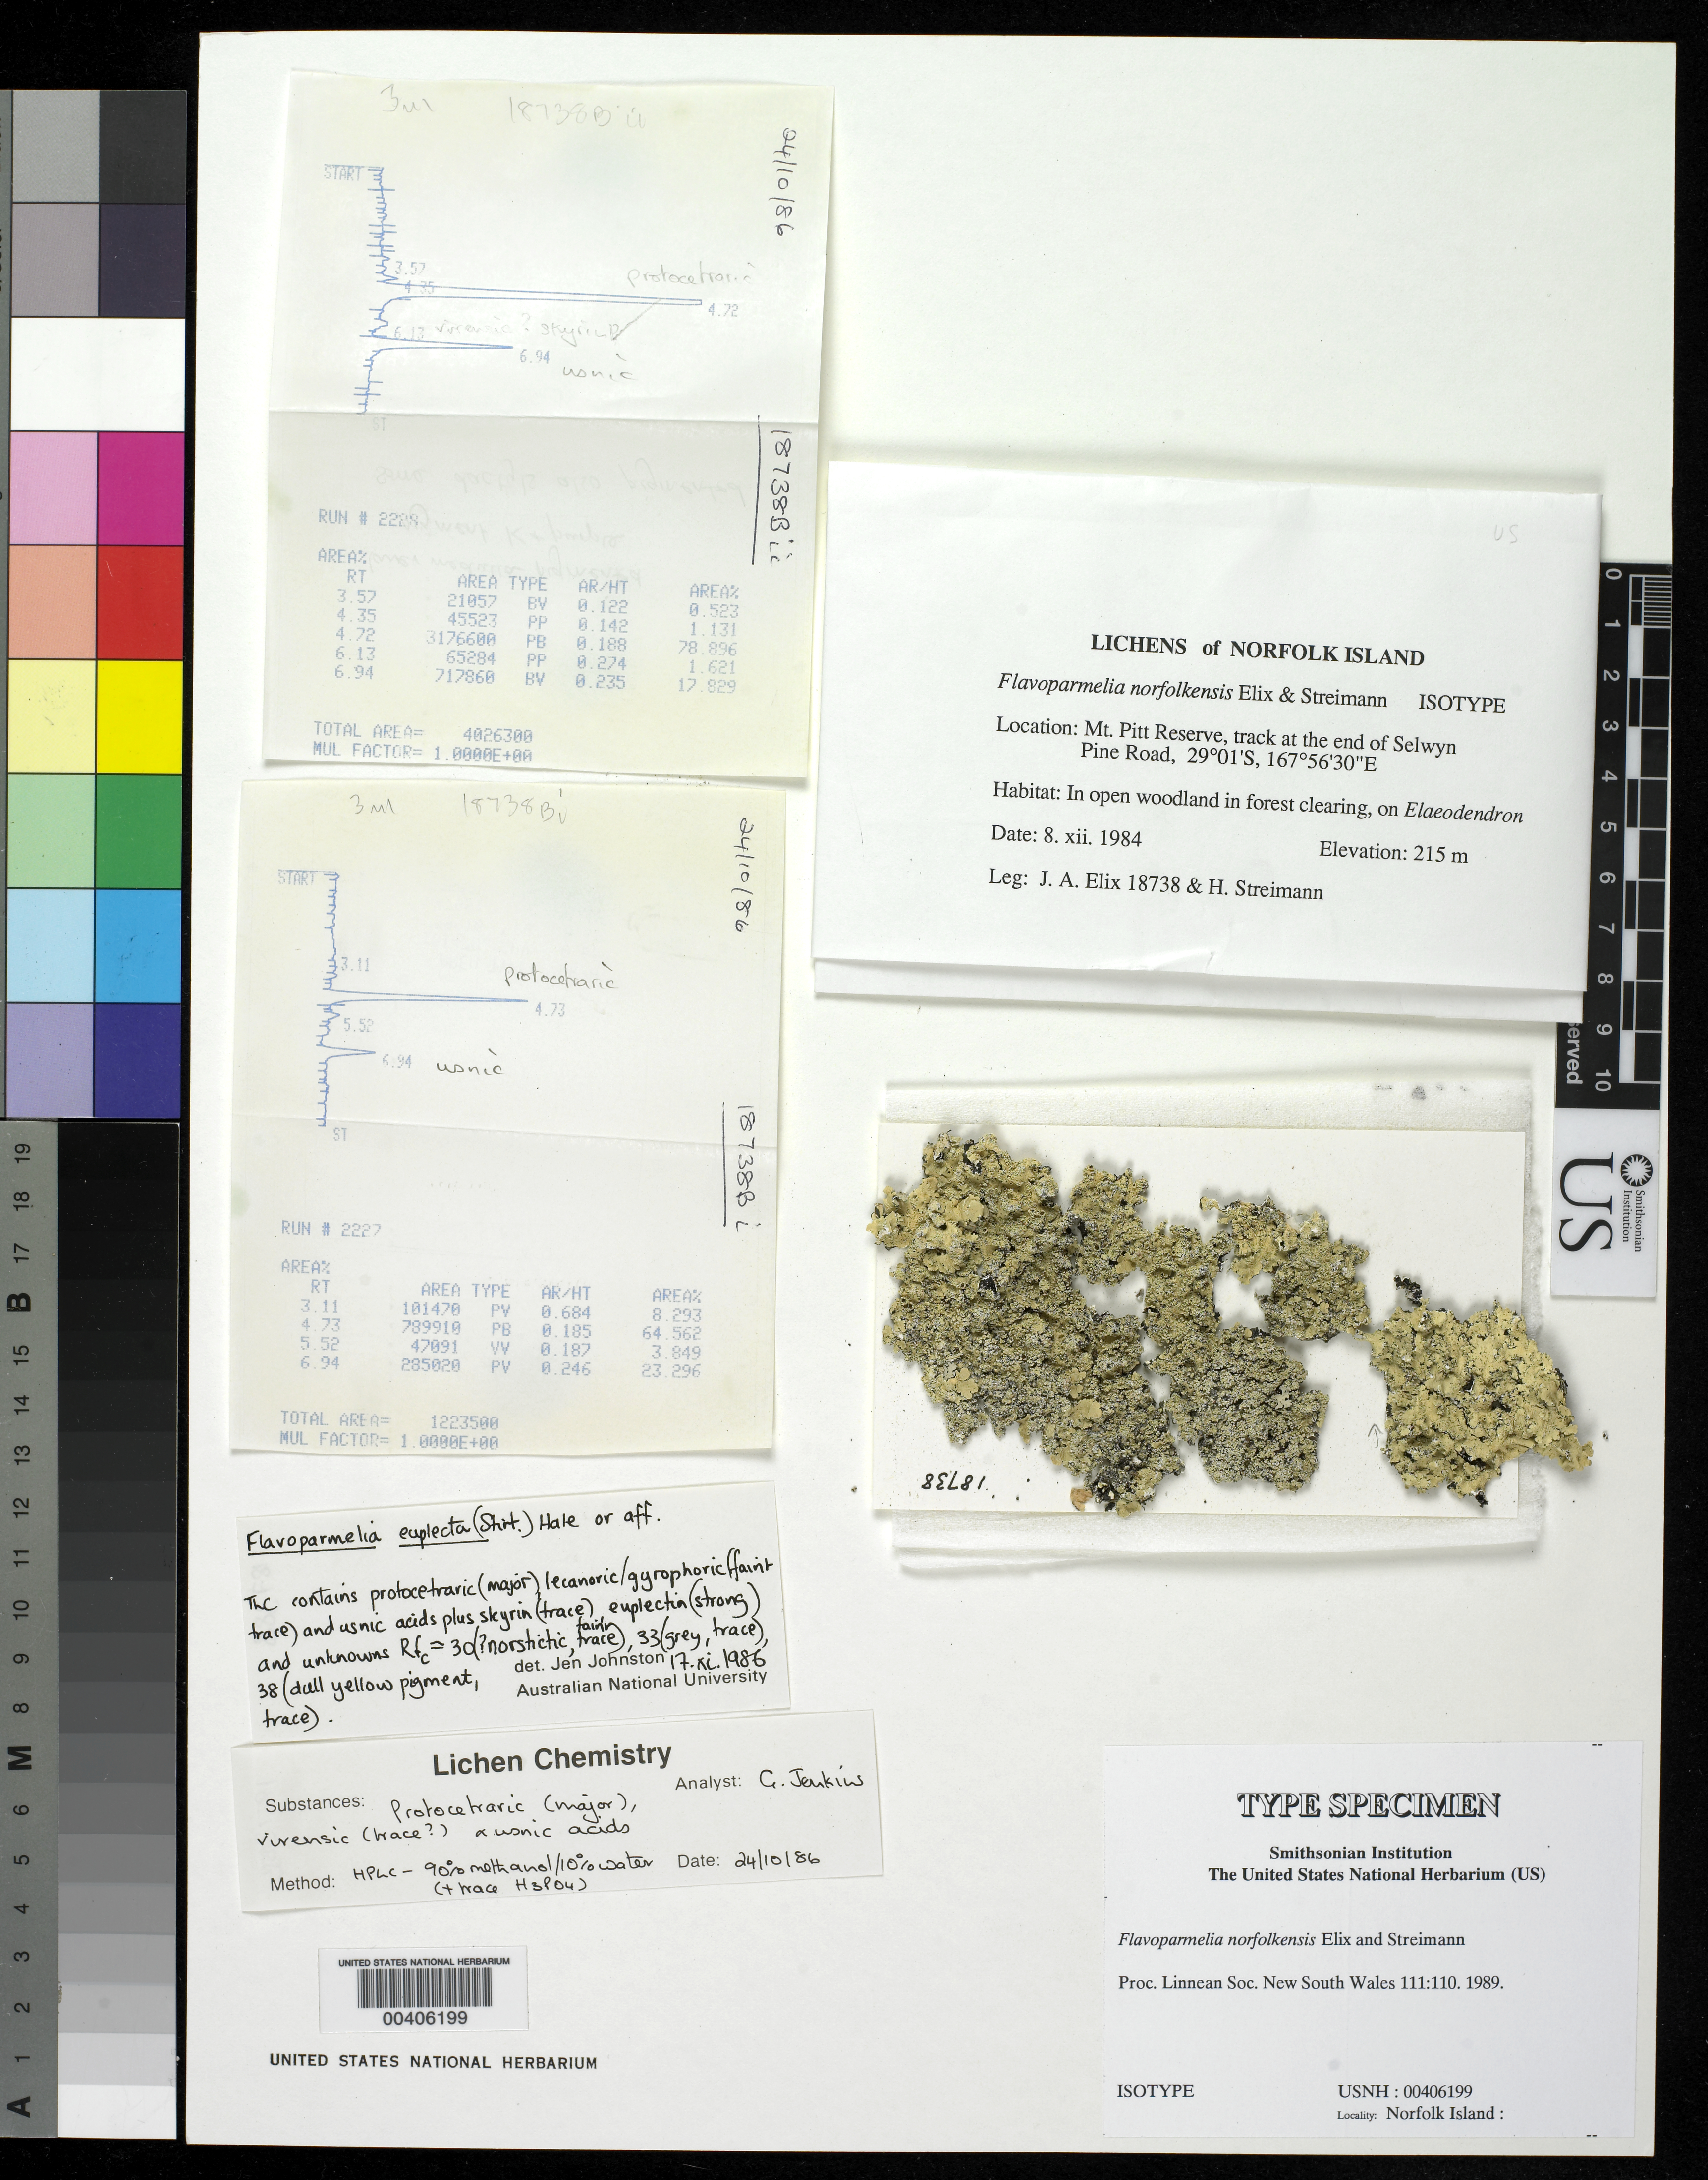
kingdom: Fungi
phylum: Ascomycota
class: Lecanoromycetes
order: Lecanorales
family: Parmeliaceae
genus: Flavoparmelia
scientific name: Flavoparmelia norfolkensis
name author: Elix & Streimann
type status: Isotype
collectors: J. A. Elix & H. Streimann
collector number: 18738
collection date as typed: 08 Dec 1984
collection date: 1984-12-08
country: Australia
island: Norfolk Island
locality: Mt. Pitt Reserve, track at end of Selwyn Pine Road.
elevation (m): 215